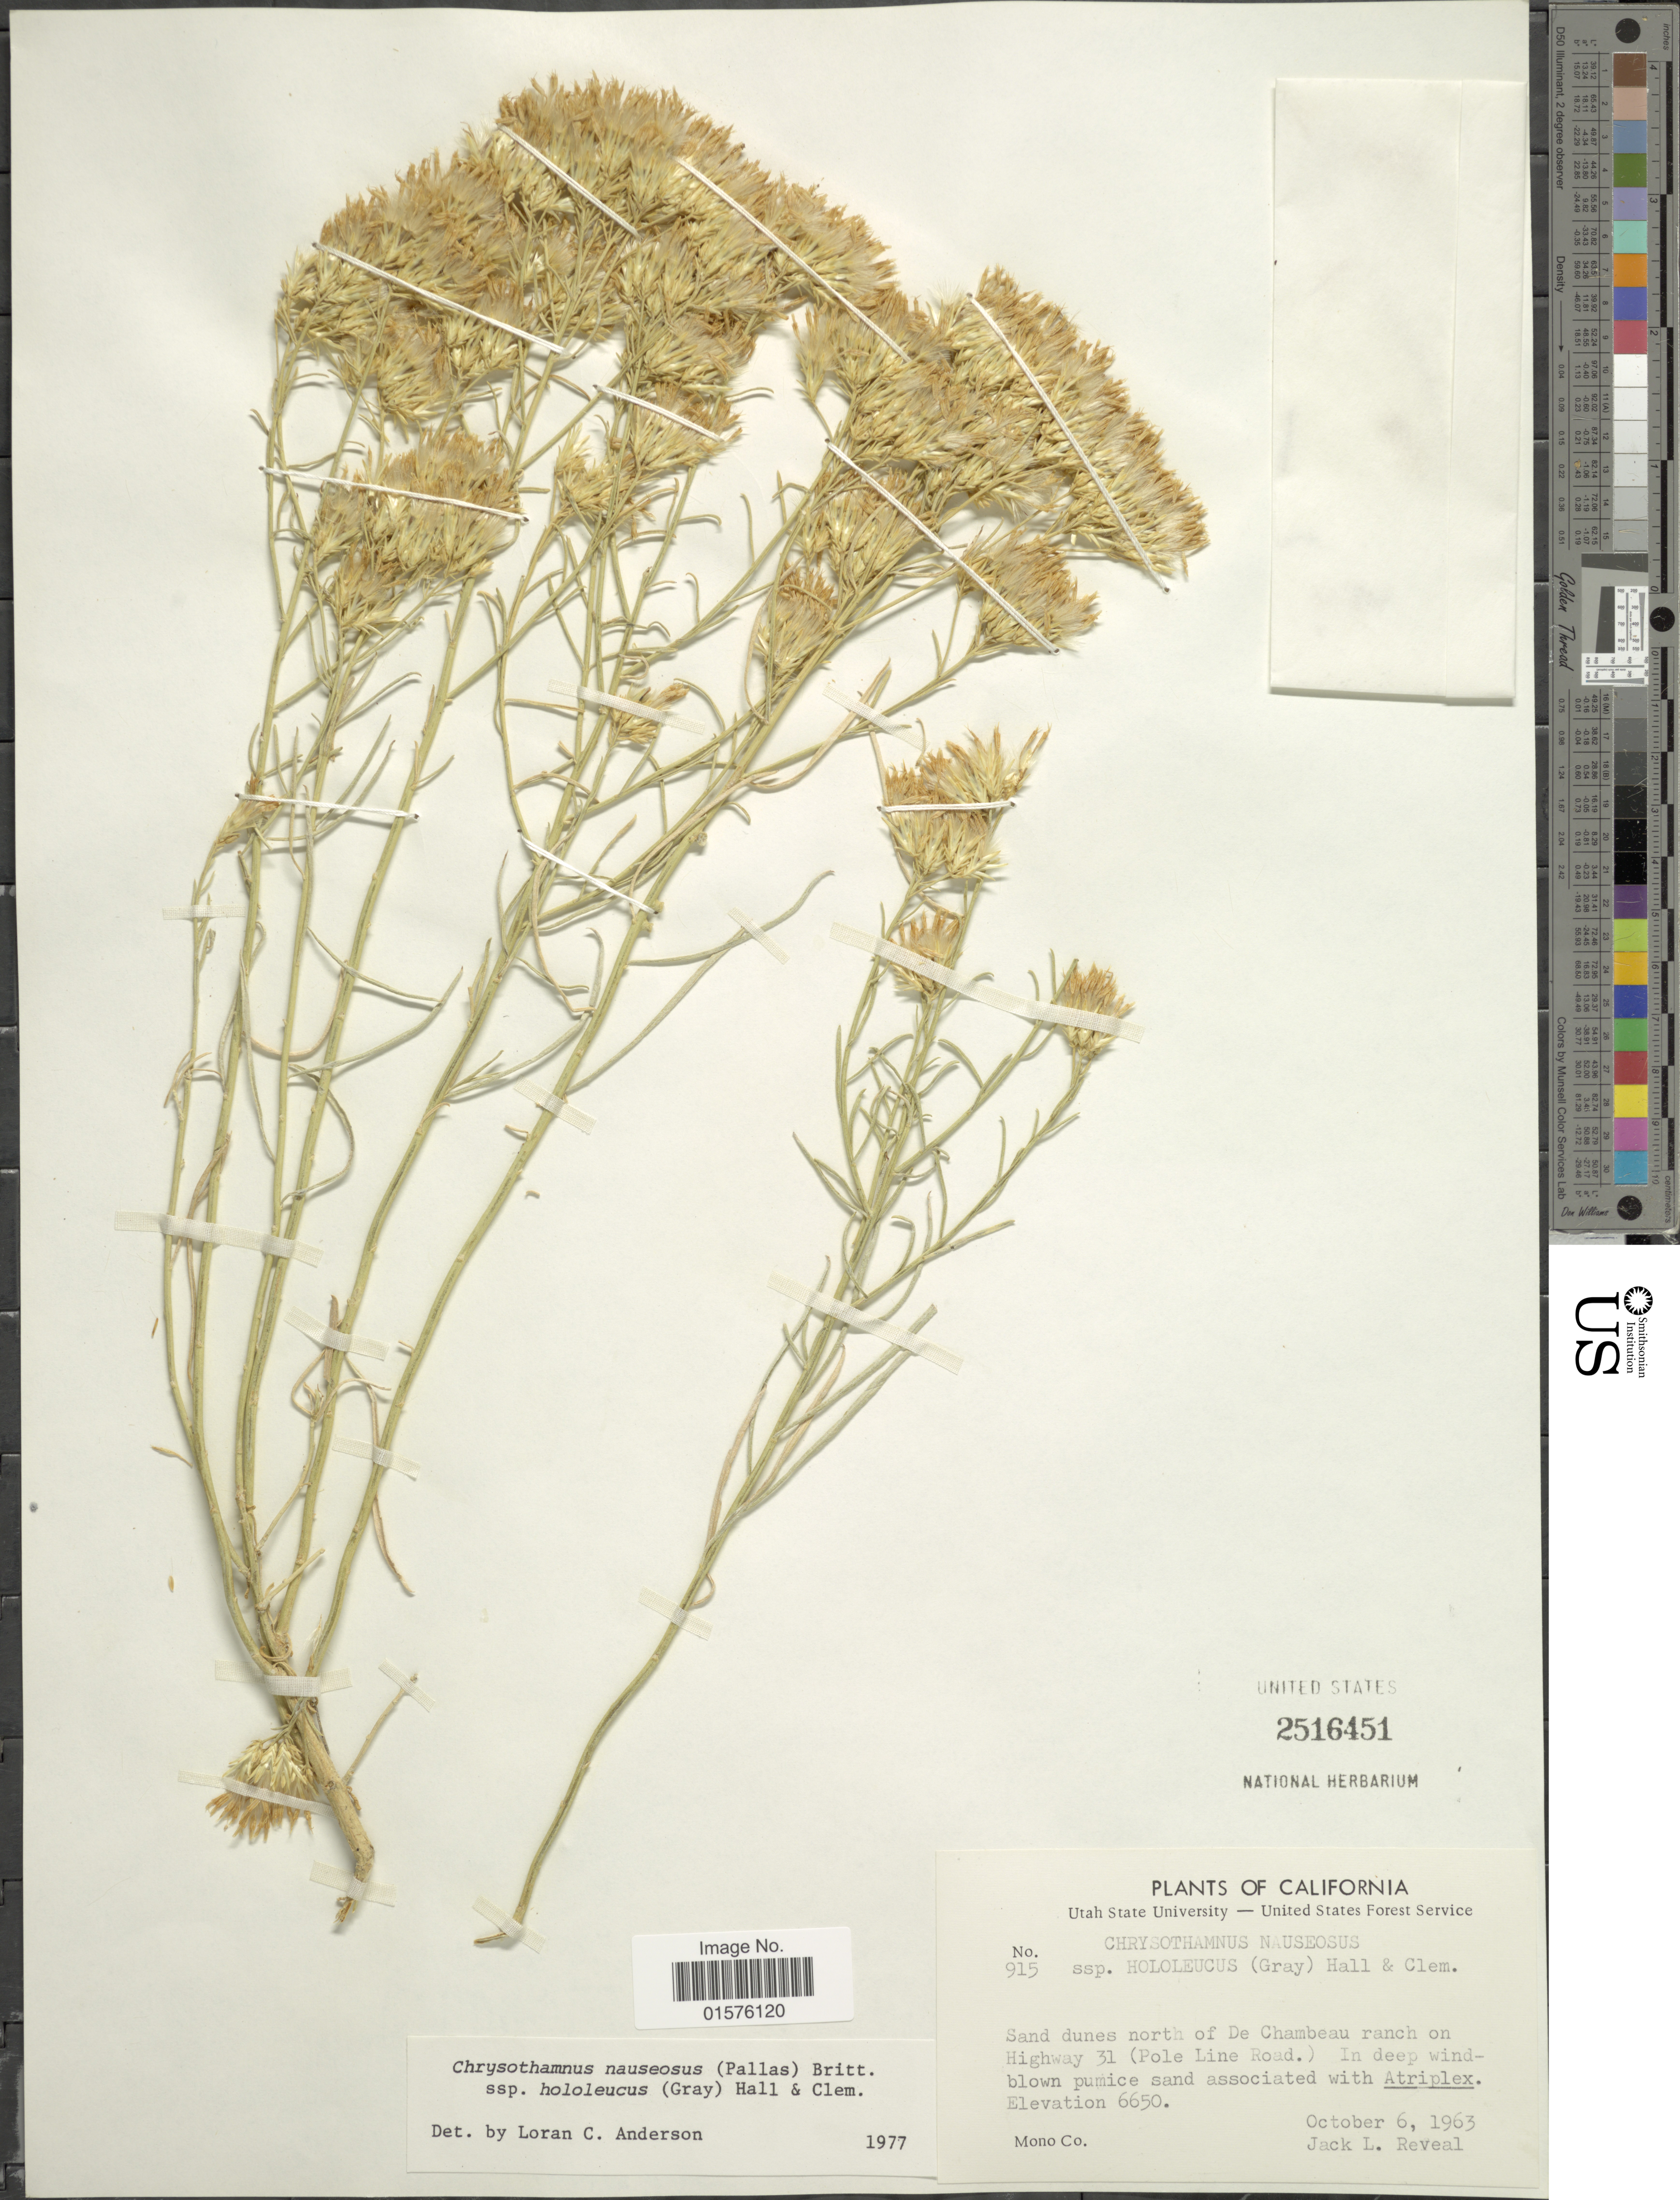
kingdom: Plantae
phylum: Tracheophyta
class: Magnoliopsida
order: Asterales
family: Asteraceae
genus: Ericameria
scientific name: Ericameria nauseosa var. hololeuca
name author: (A. Gray) G.L. Nesom & G.I. Baird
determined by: Urbatsch, Lowell E., Curator (LSU), Louisiana State University (UNITED STATES)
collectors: J. L. Reveal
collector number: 915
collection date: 1963-10-06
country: United States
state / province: California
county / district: Mono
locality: Mono Co., North of De Chambeau Ranch on Highway 31 (Pole Line Road).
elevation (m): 2027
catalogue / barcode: US 2516451